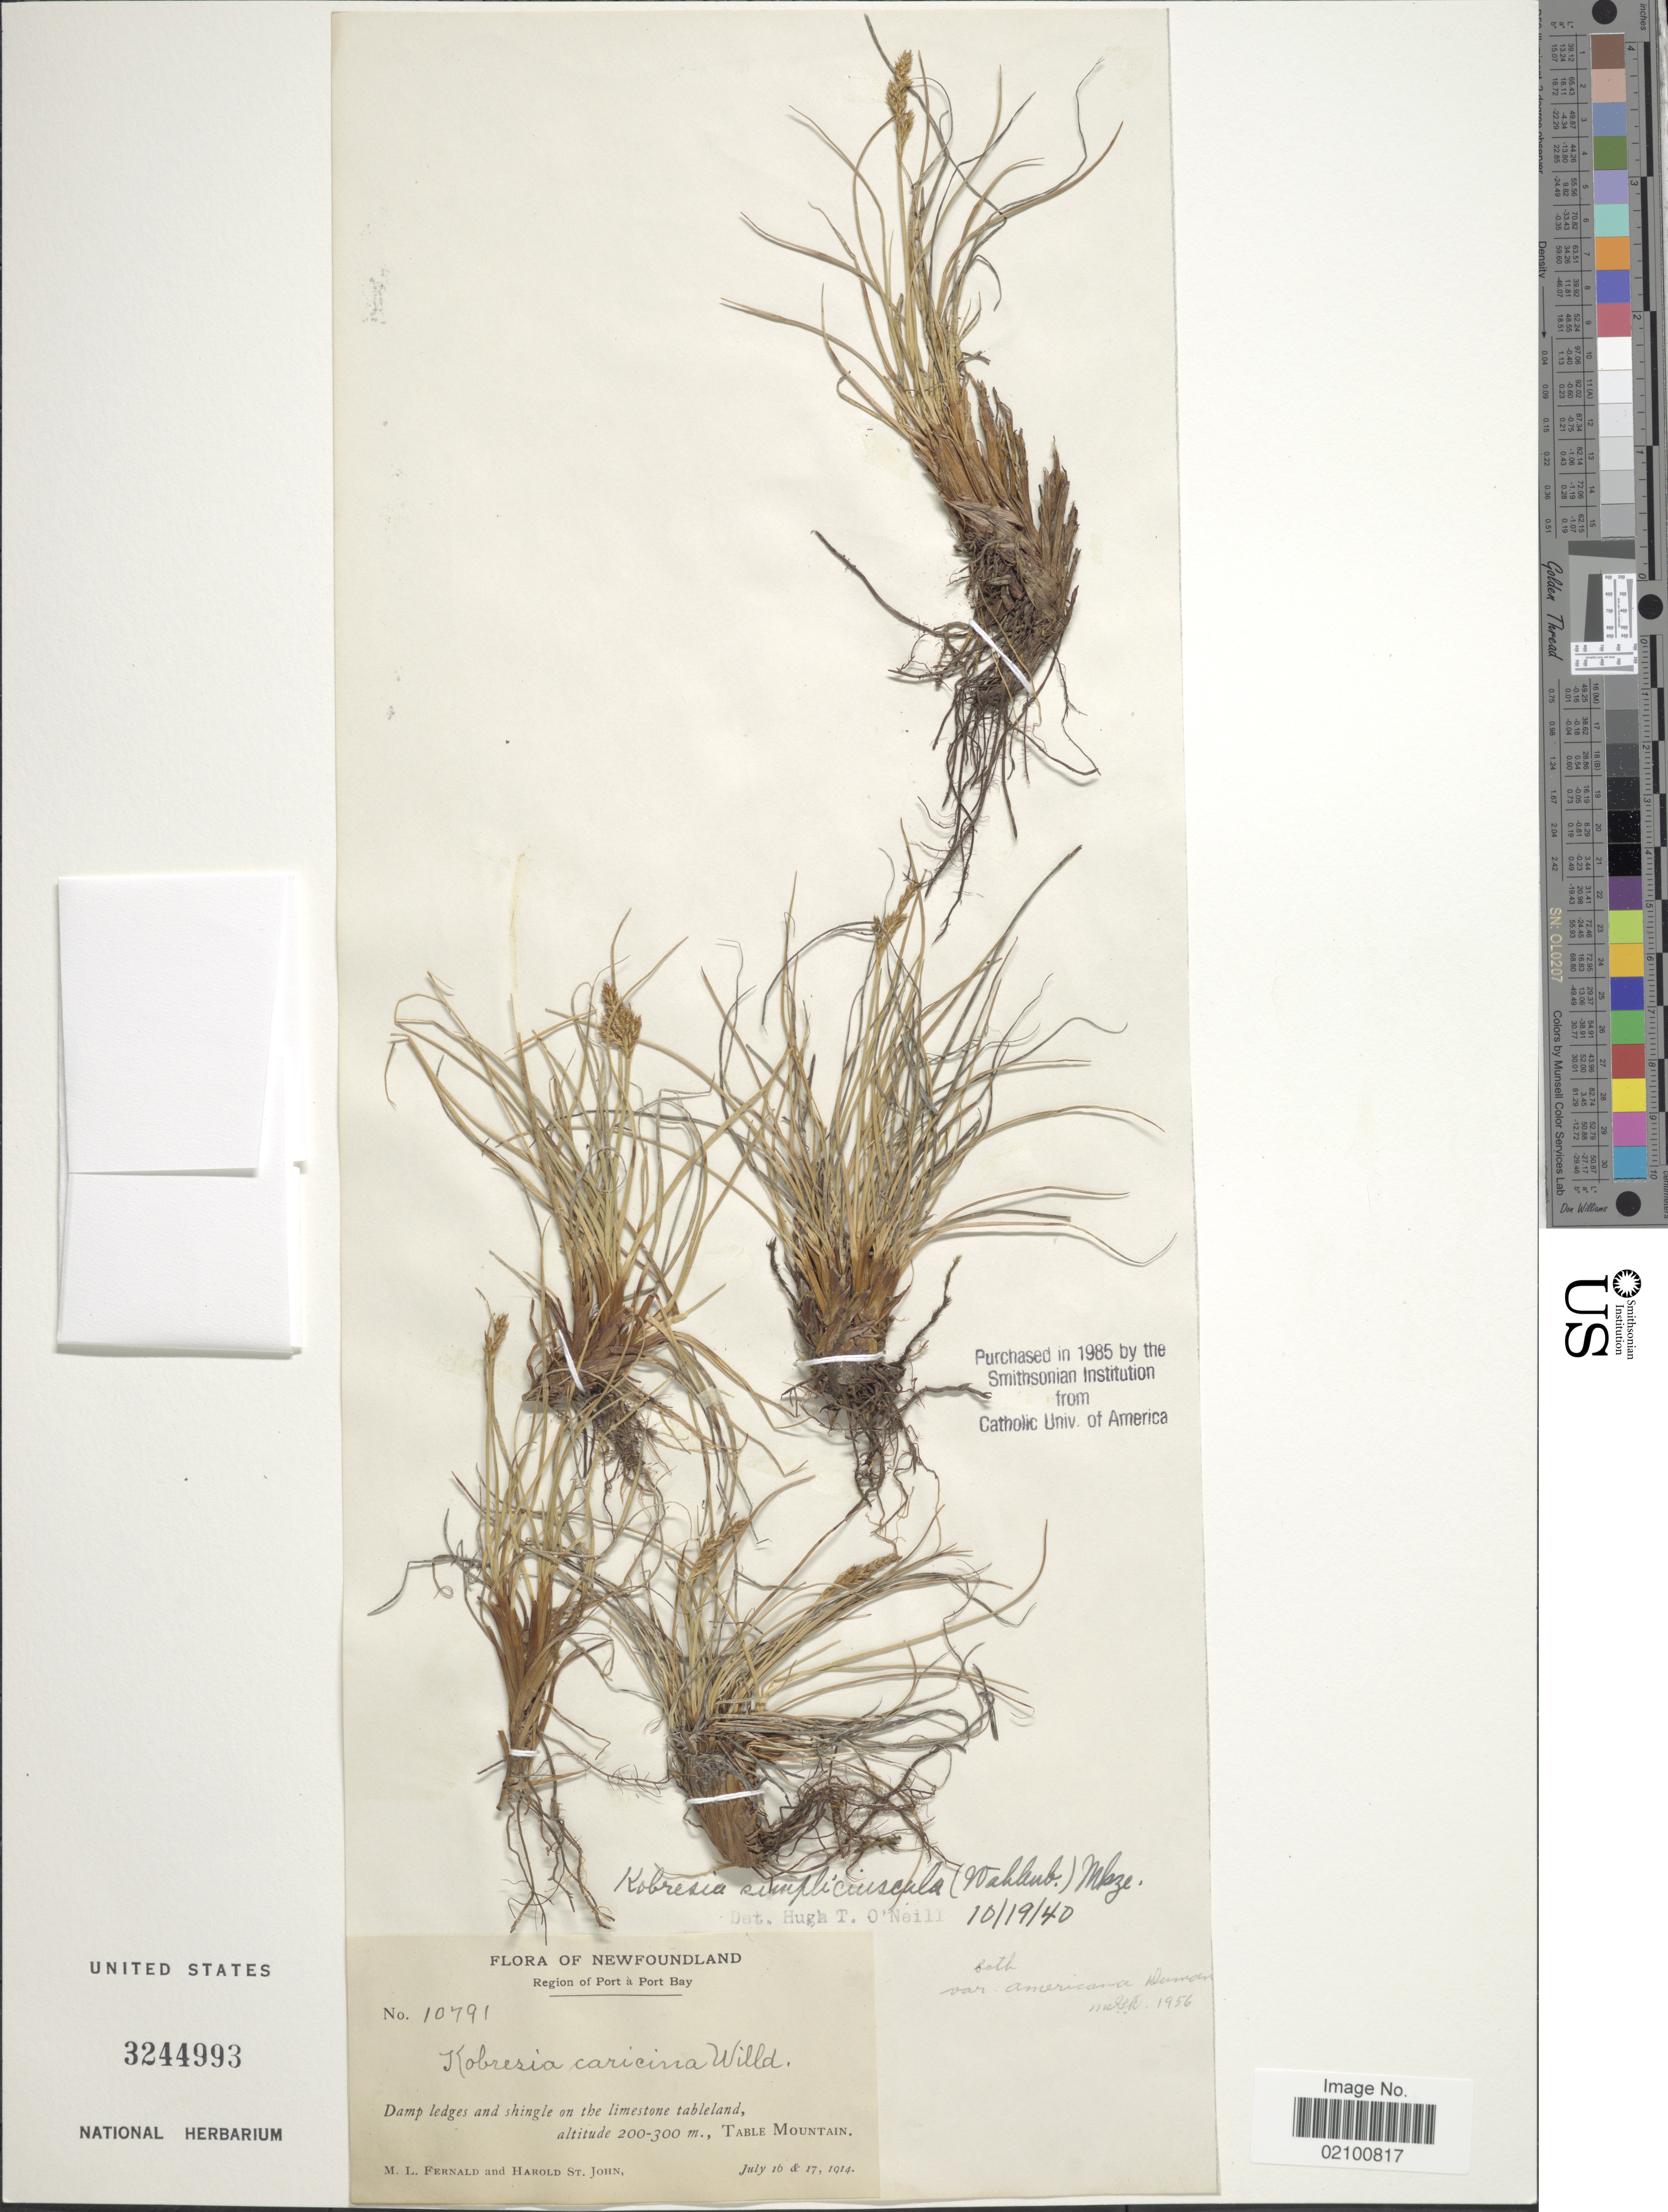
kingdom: Plantae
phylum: Tracheophyta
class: Liliopsida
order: Poales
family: Cyperaceae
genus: Carex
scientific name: Carex simpliciuscula subsp. simpliciuscula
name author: Wahlenb.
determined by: Strong, M. T., (US), Smithsonian Institution - National Museum of Natural History (UNITED STATES)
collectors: M. L. Fernald & H. St. John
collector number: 10791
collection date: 1914-07-16/1914-07-17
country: Canada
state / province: Newfoundland and Labrador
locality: Region of Port a Port Bay, Table Mountain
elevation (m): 200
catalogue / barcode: US 3244993